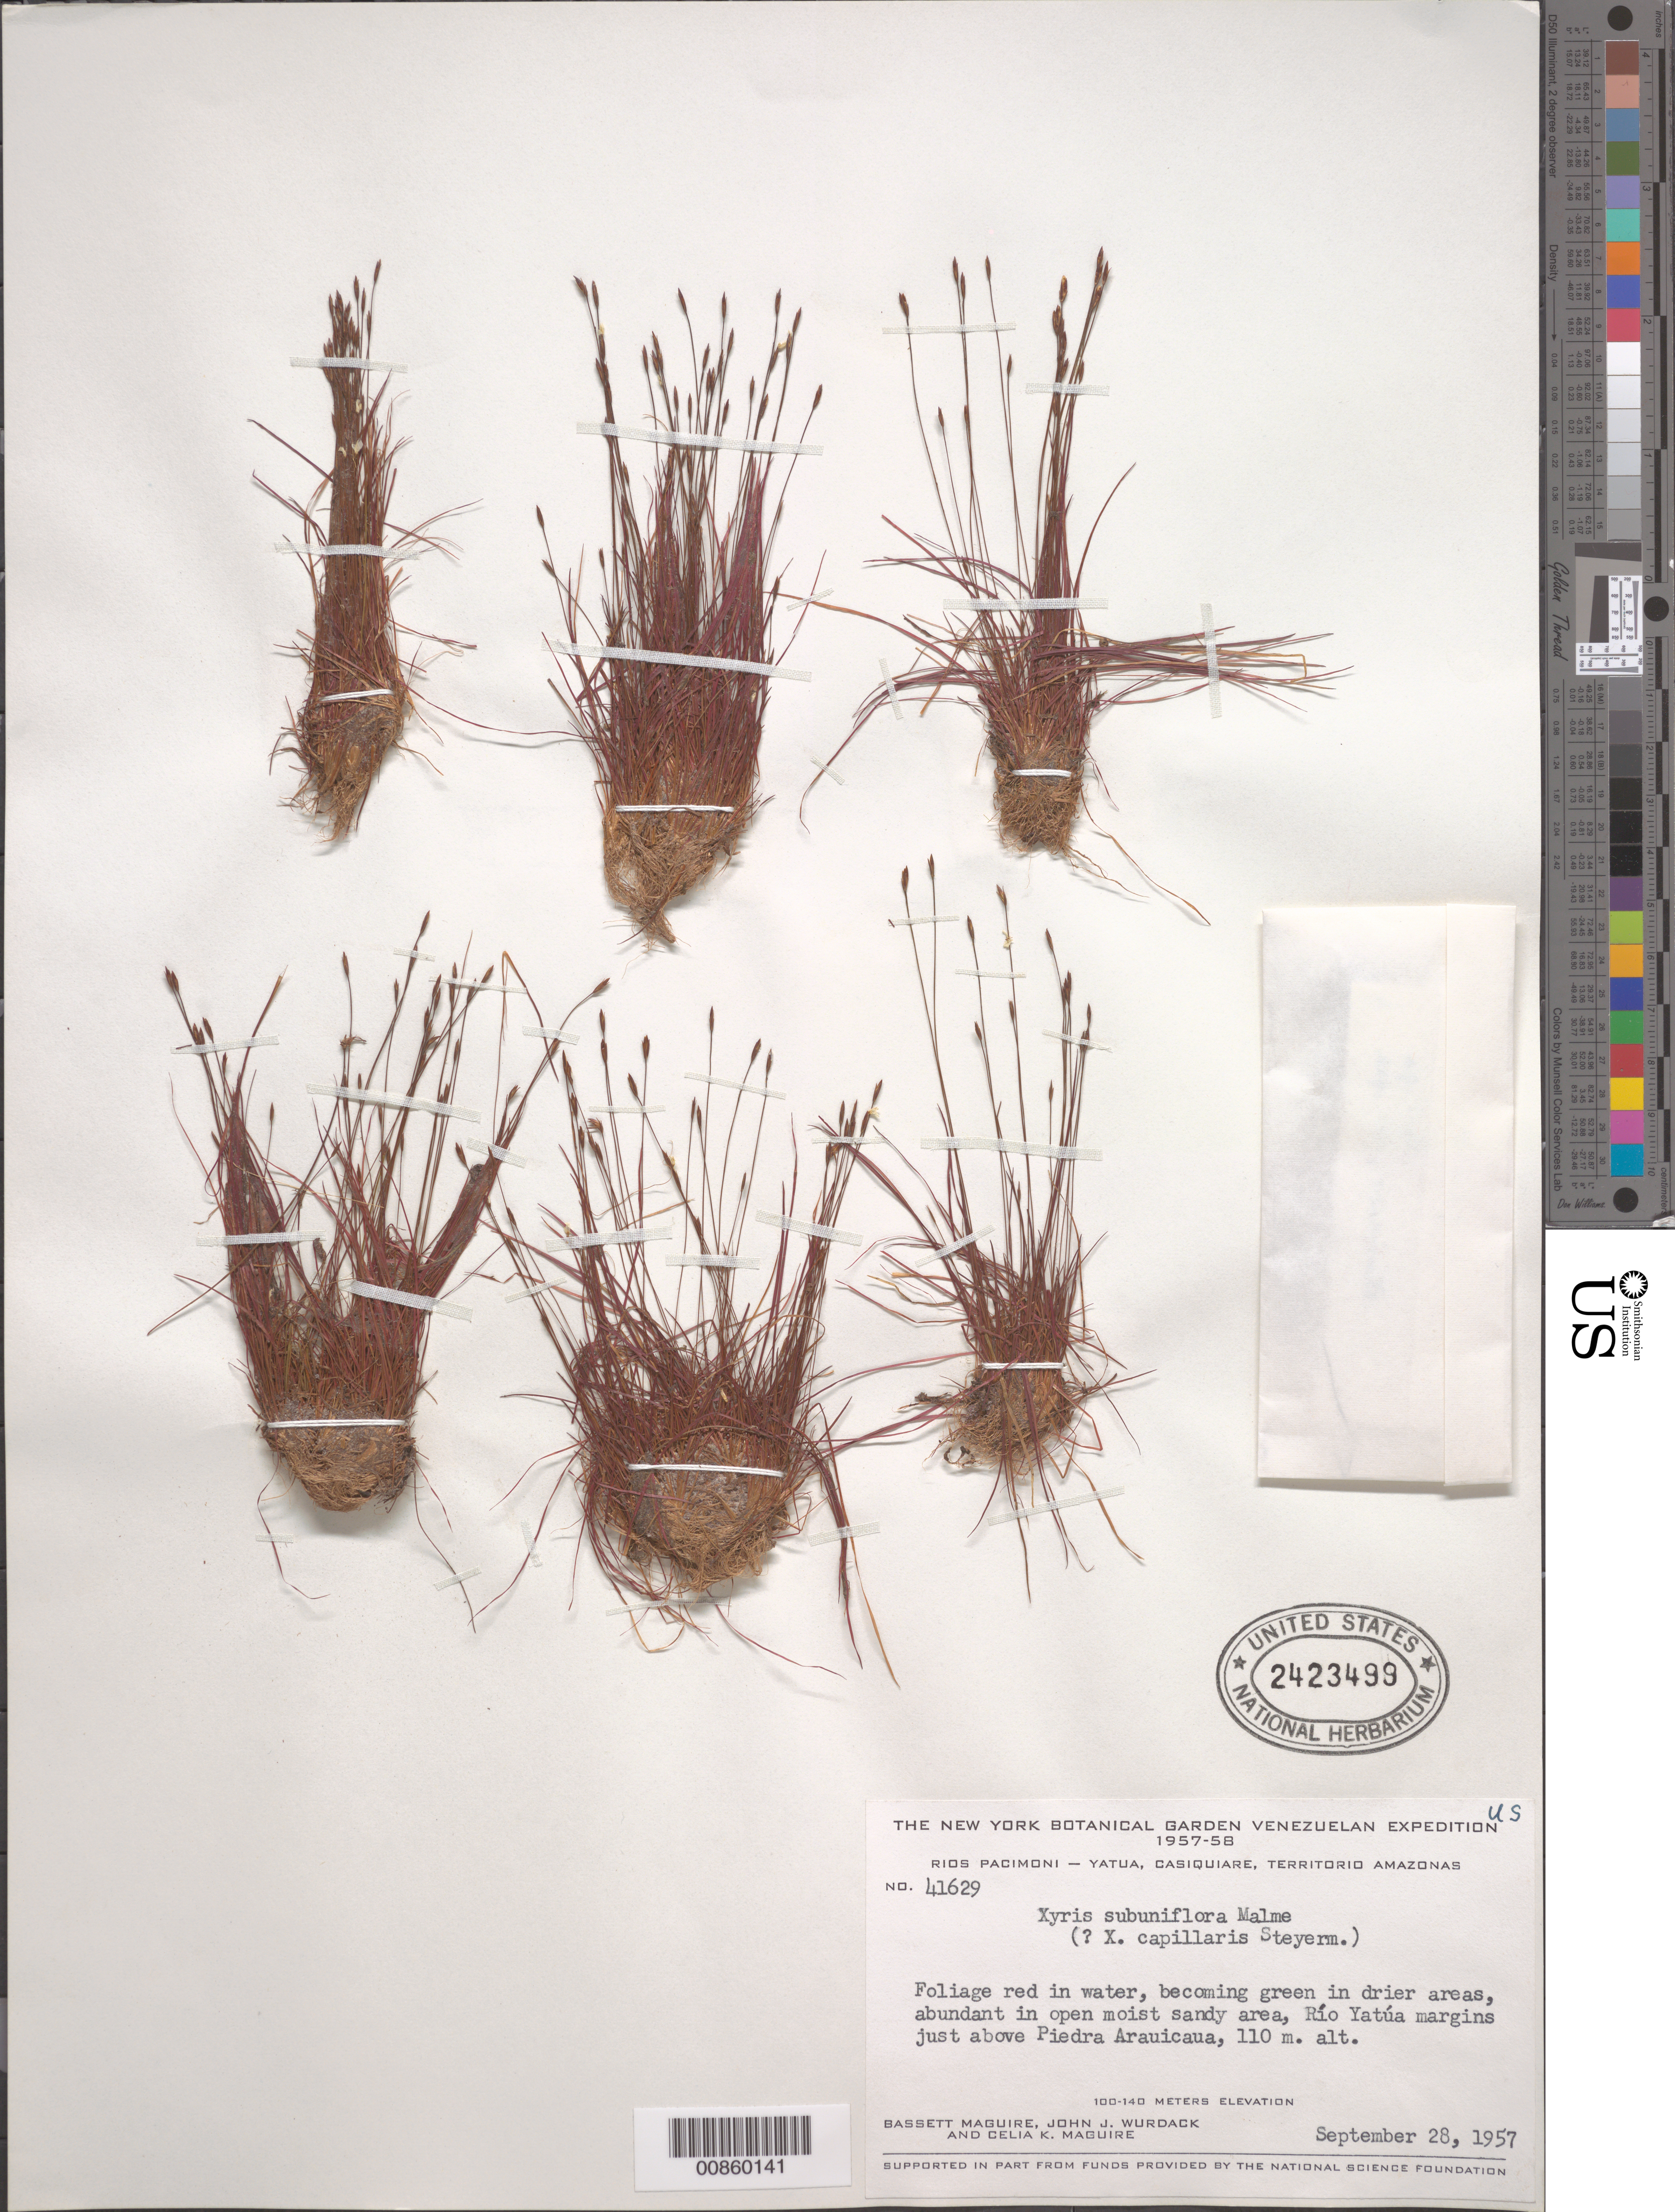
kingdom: Plantae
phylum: Tracheophyta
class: Liliopsida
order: Poales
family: Xyridaceae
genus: Xyris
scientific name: Xyris subuniflora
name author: Malme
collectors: B. Maguire, J. J. Wurdack & C. K. Maguire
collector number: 41629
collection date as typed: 28-Sep-57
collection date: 1957-09-28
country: Venezuela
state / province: Amazonas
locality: Río Pacimoni, Río Yatua, just above Piedra Arauicaua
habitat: Open moist sandy area along river.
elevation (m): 110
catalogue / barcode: US 2423499